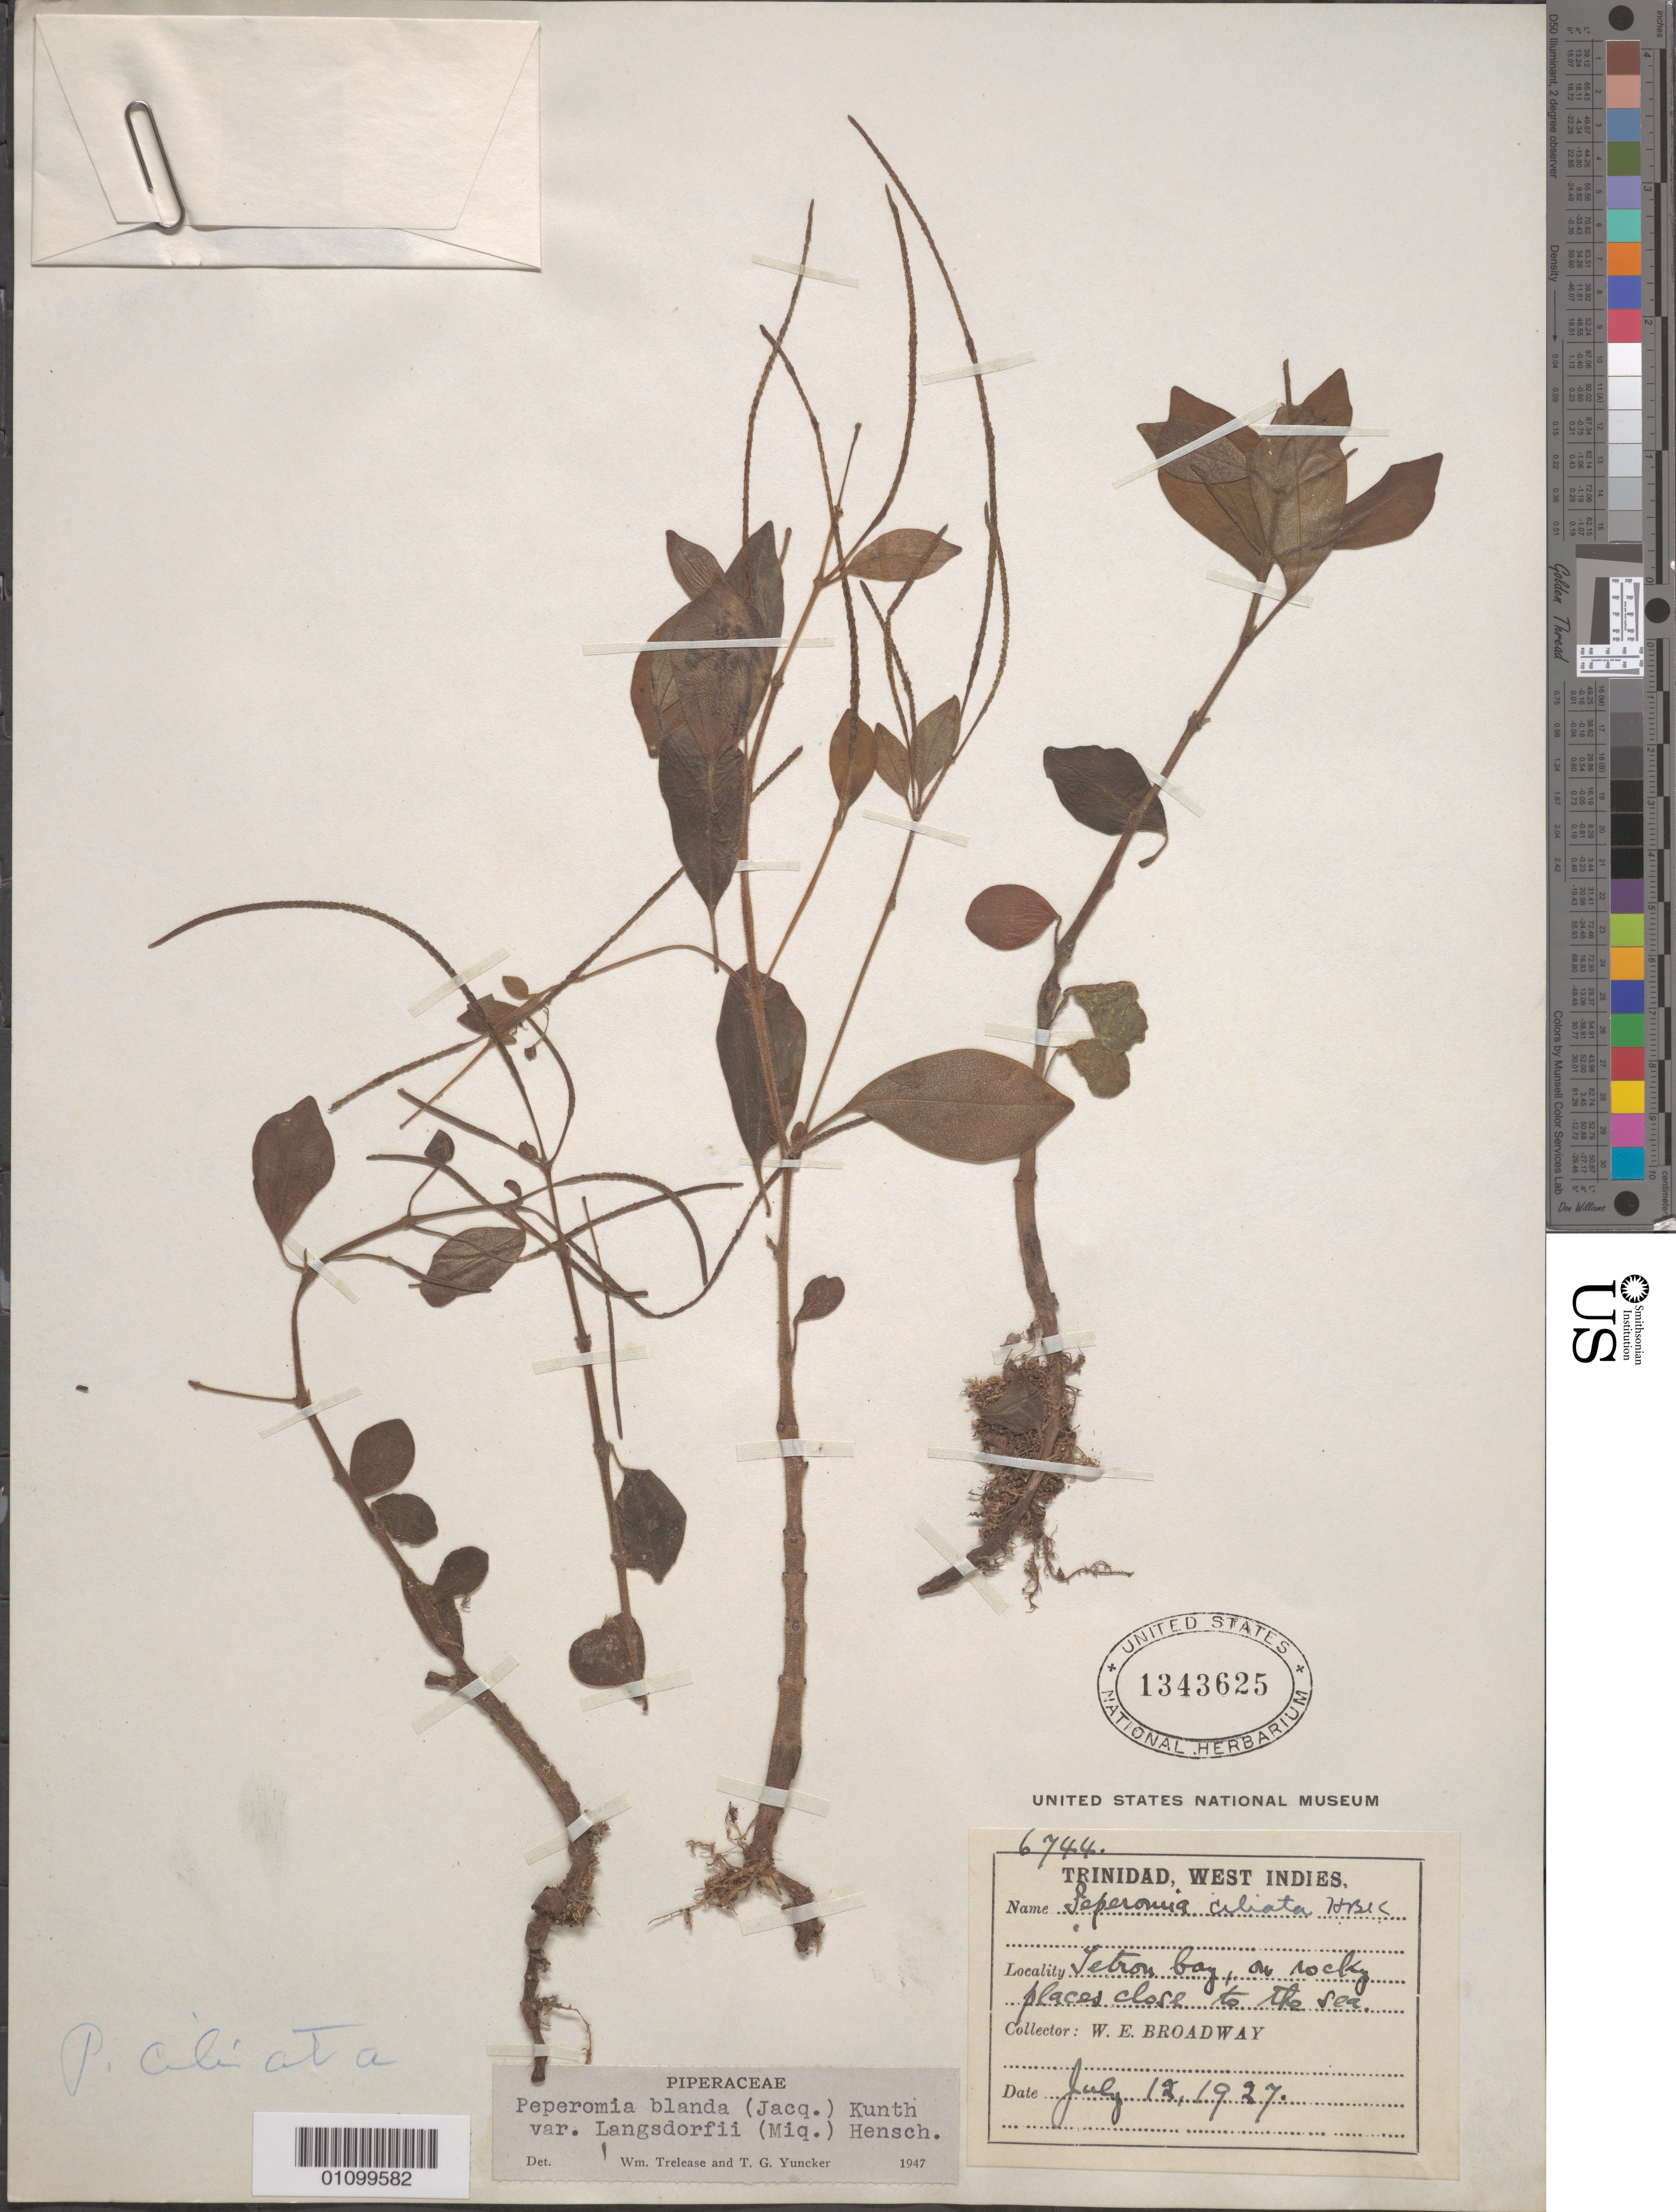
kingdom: Plantae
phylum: Tracheophyta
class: Magnoliopsida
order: Piperales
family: Piperaceae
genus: Peperomia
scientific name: Peperomia blanda var. langsdorffii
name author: (Miq.) Hensch.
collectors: W. E. Broadway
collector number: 6744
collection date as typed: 12 Jul 1927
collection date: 1927-07-12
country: Trinidad and Tobago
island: Trinidad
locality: Tetron Bay, on rocky places close to the sea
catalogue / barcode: US 1343625